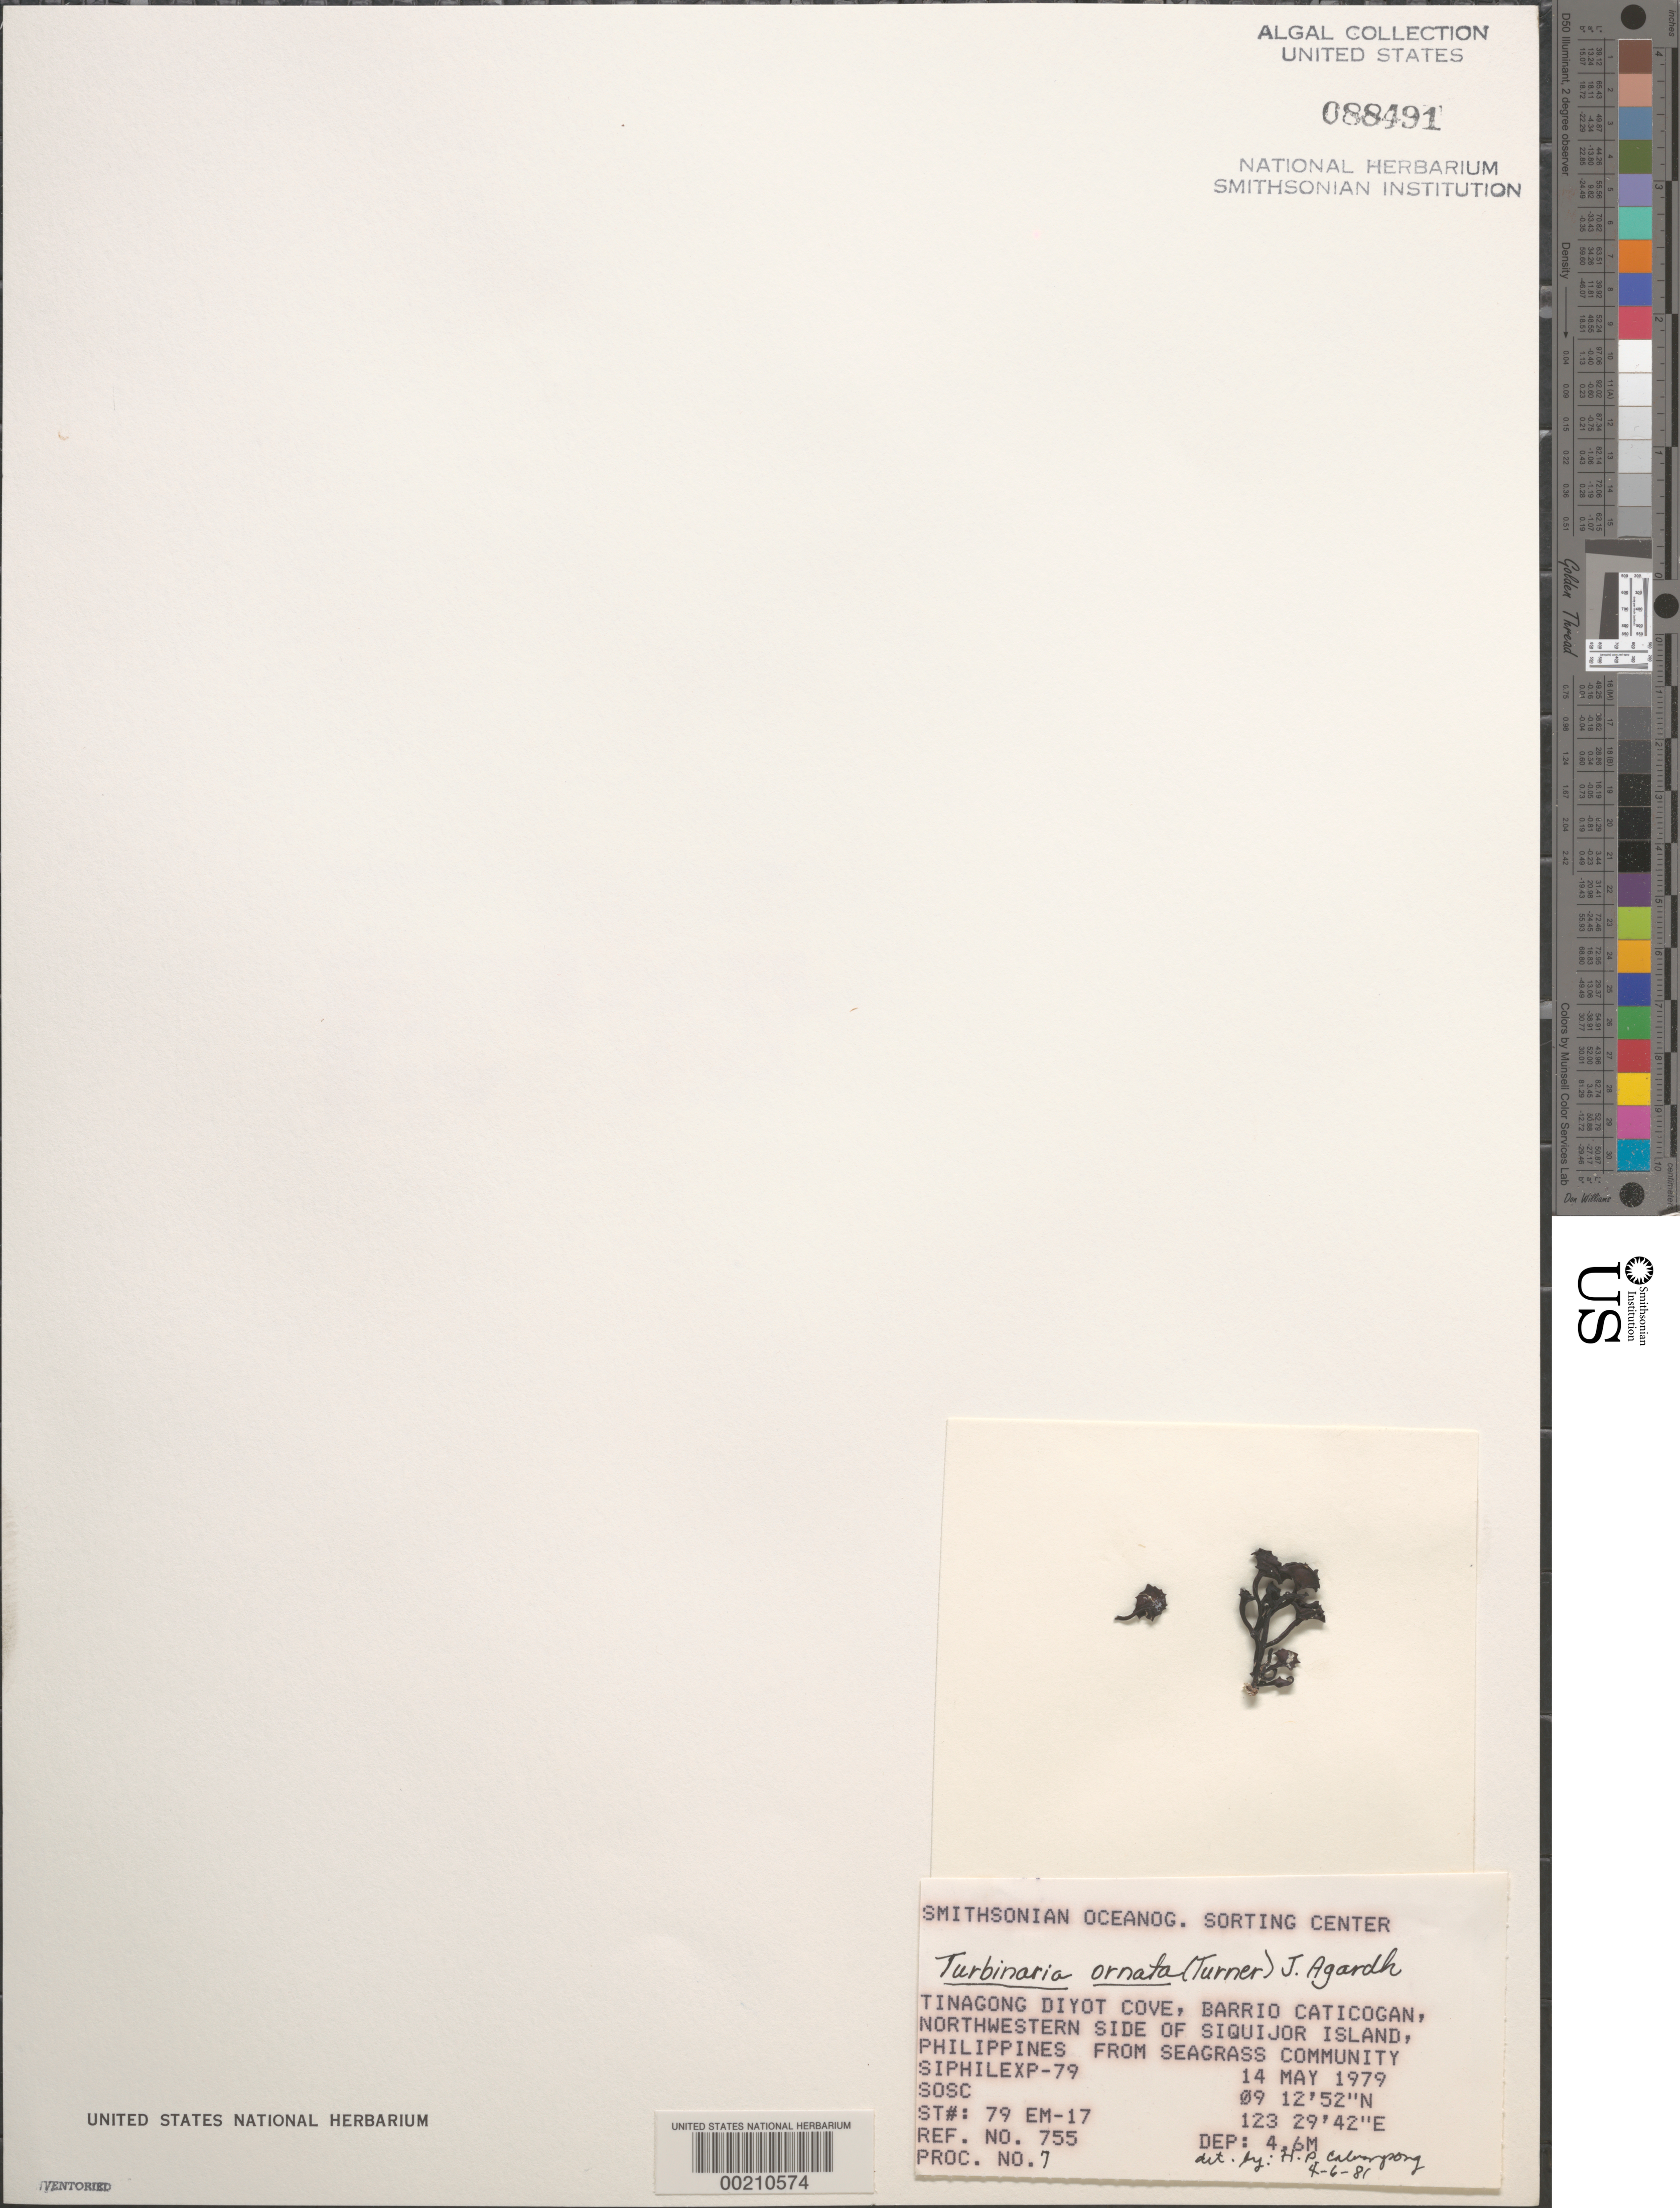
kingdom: Chromista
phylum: Ochrophyta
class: Phaeophyceae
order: Fucales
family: Sargassaceae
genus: Turbinaria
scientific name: Turbinaria ornata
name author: (Turner) J. Agardh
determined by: Calumpong, H. P.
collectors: SOSC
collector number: Station 79 Em-17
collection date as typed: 14 May 1979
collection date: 1979-05-14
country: Philippines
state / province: Central Visayas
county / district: Siquijor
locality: Visayan, Siquijor island, barrio caticogan, tinagong diyot cove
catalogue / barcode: US 88491